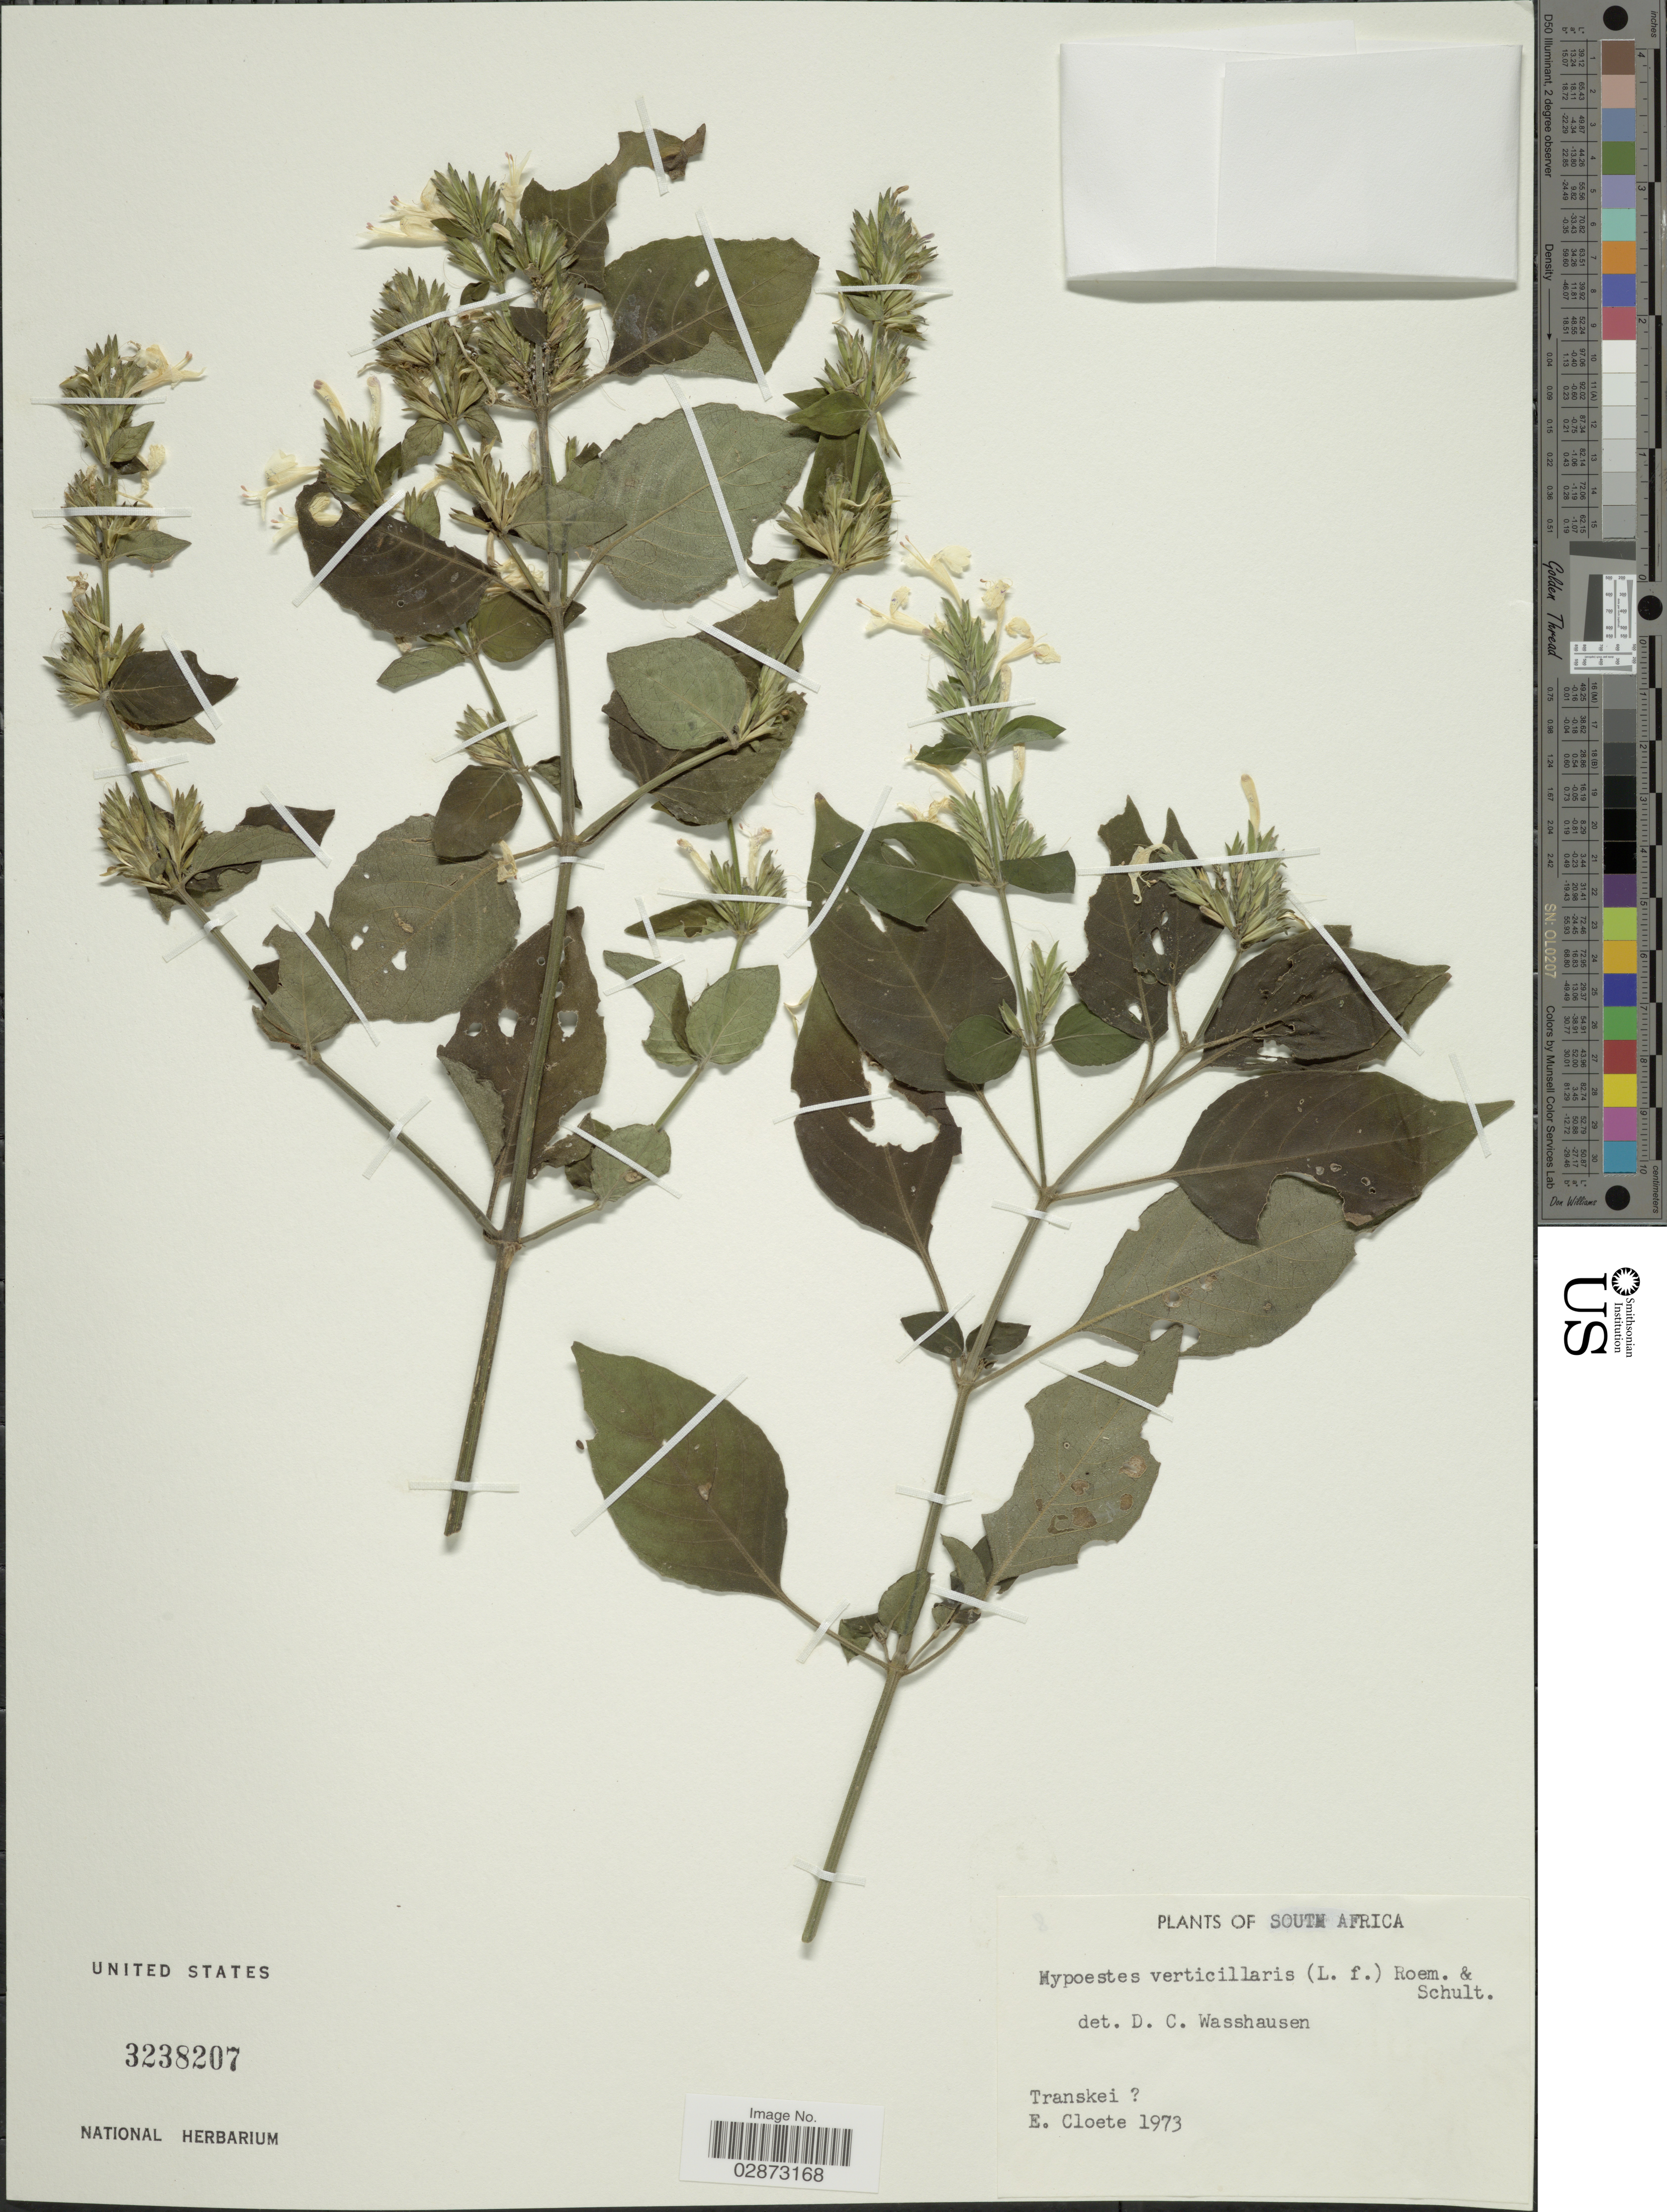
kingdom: Plantae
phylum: Tracheophyta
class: Magnoliopsida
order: Lamiales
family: Acanthaceae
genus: Hypoestes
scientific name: Hypoestes verticillaris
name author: (L. f.) Sol.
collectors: E. Cloete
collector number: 1973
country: South Africa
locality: Transkei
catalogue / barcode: US 3238207